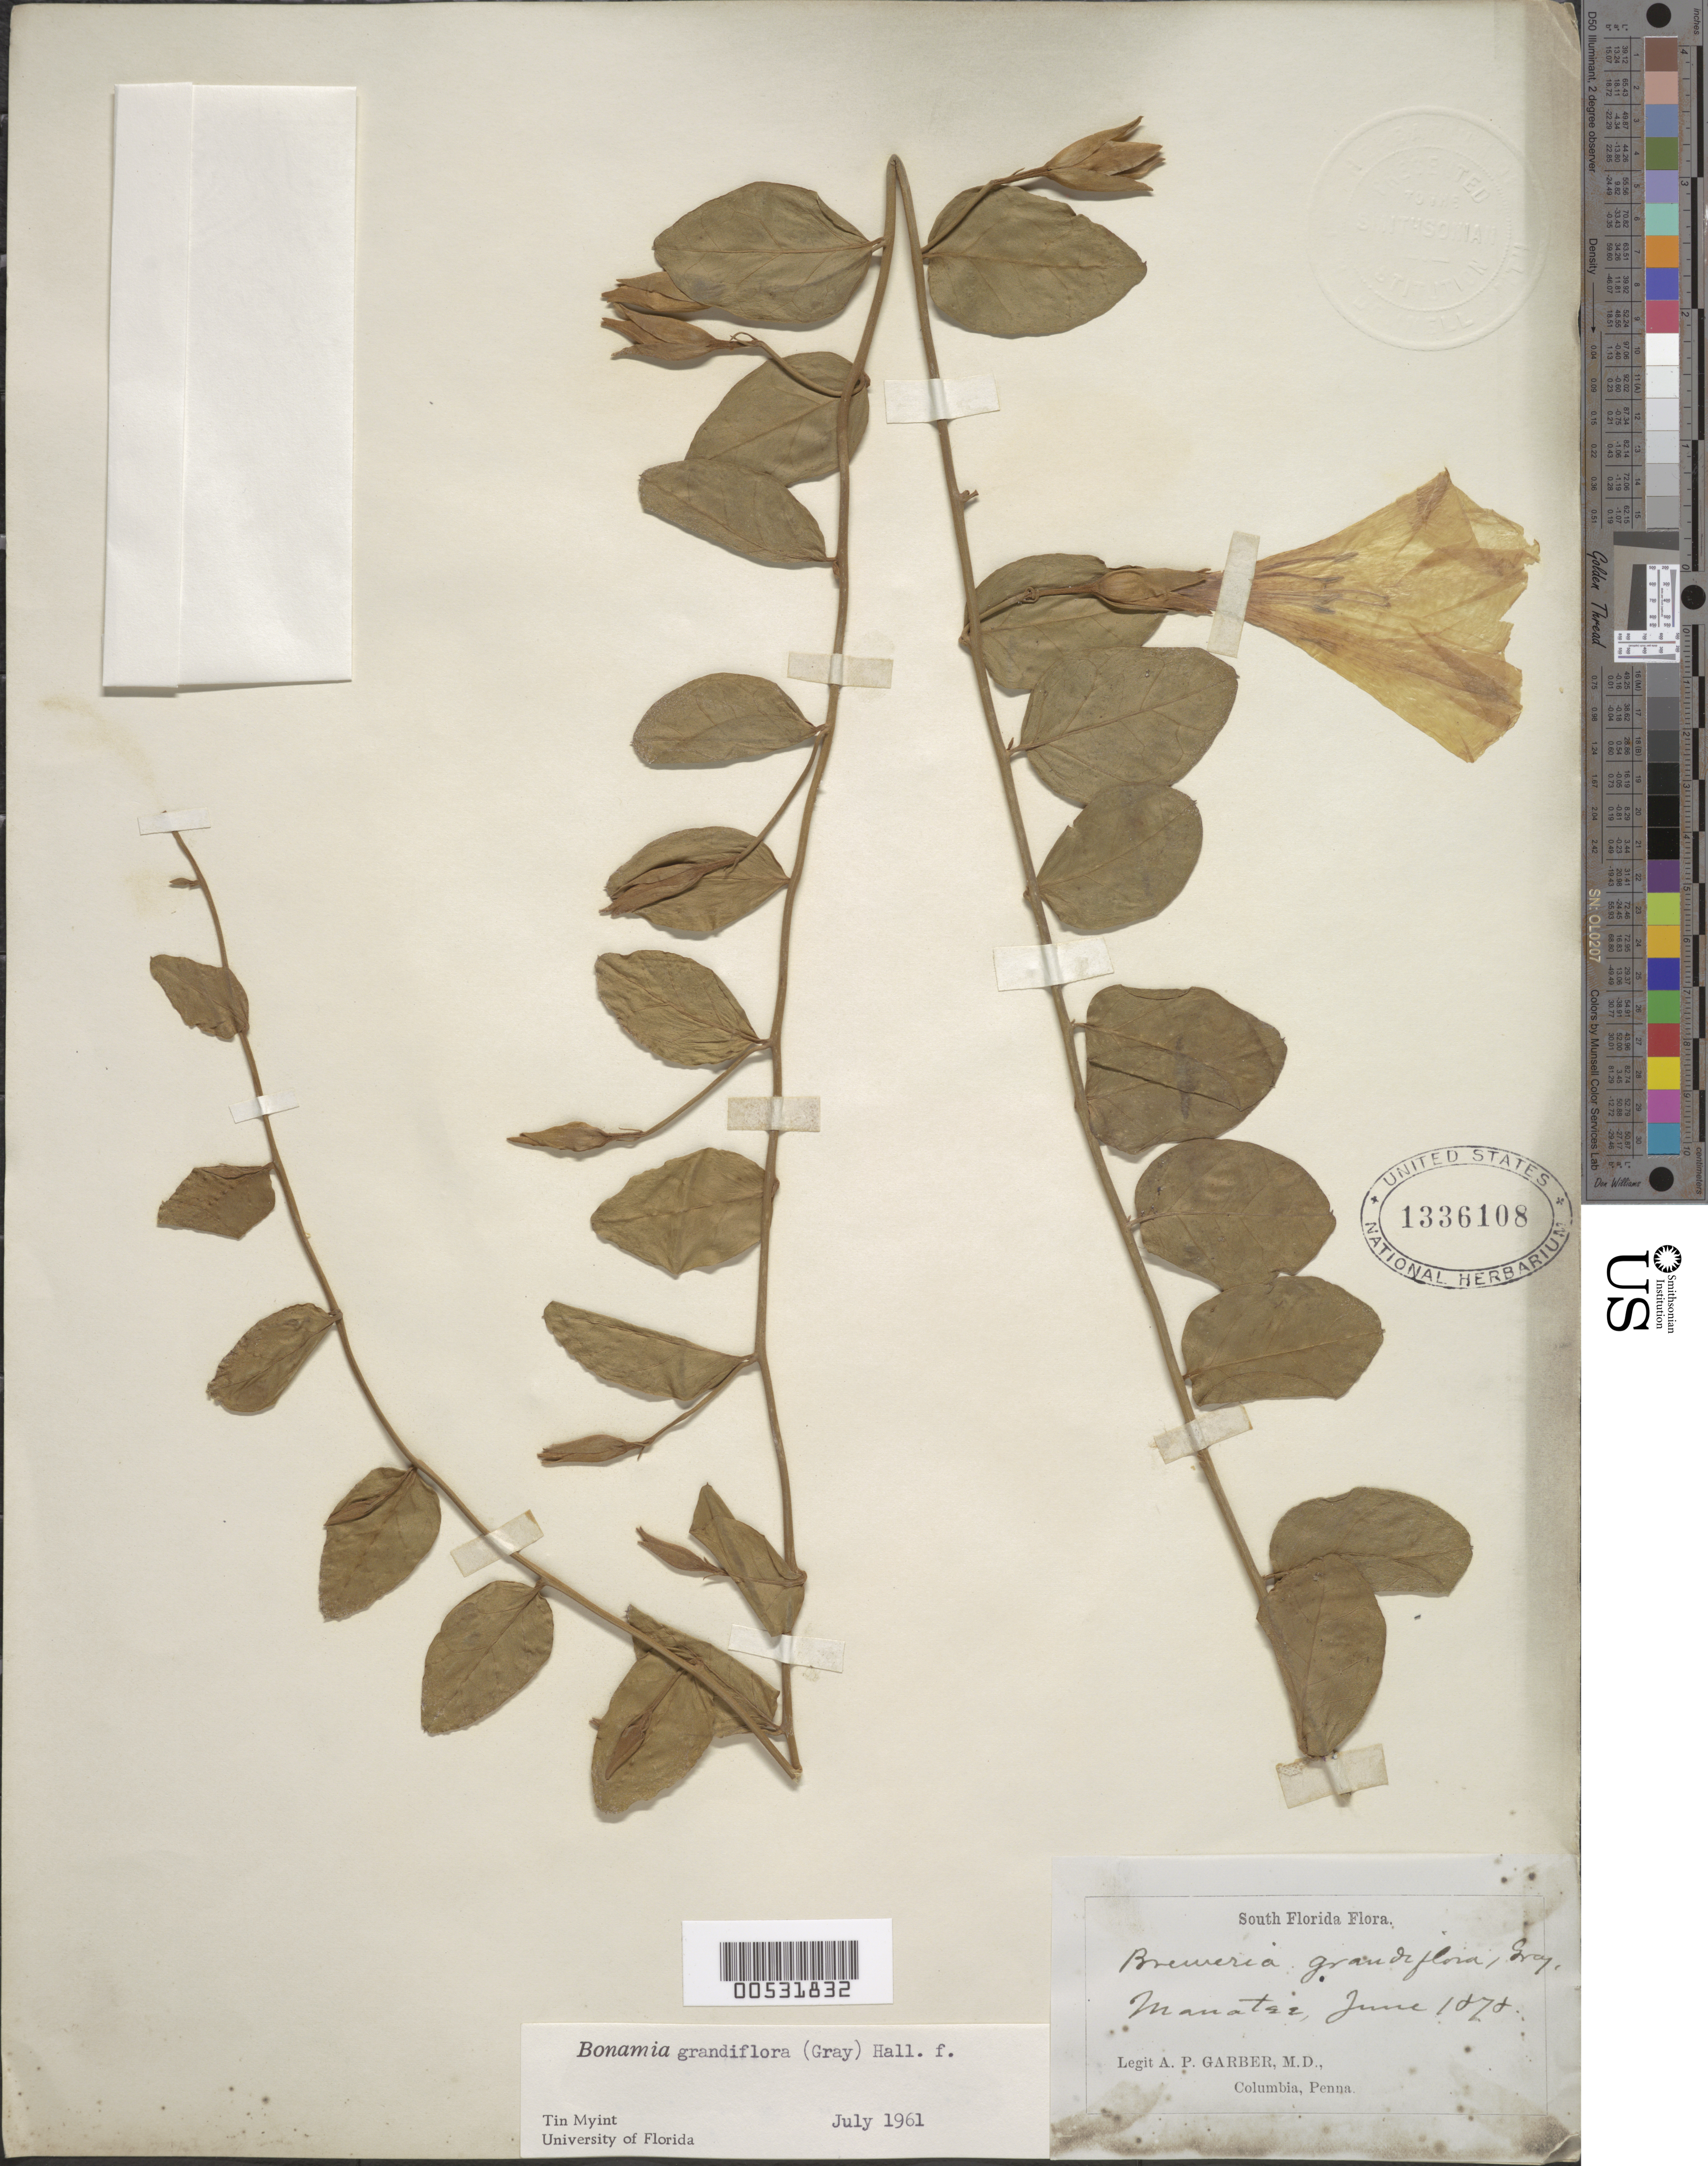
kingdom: Plantae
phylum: Tracheophyta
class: Magnoliopsida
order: Solanales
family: Convolvulaceae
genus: Bonamia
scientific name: Bonamia grandiflora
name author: (A. Gray) Hallier f.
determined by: Myint, Tin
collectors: A. P. Garber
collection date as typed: Jun 1878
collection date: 1878-06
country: United States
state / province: Florida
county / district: Manatee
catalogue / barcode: US 1336108